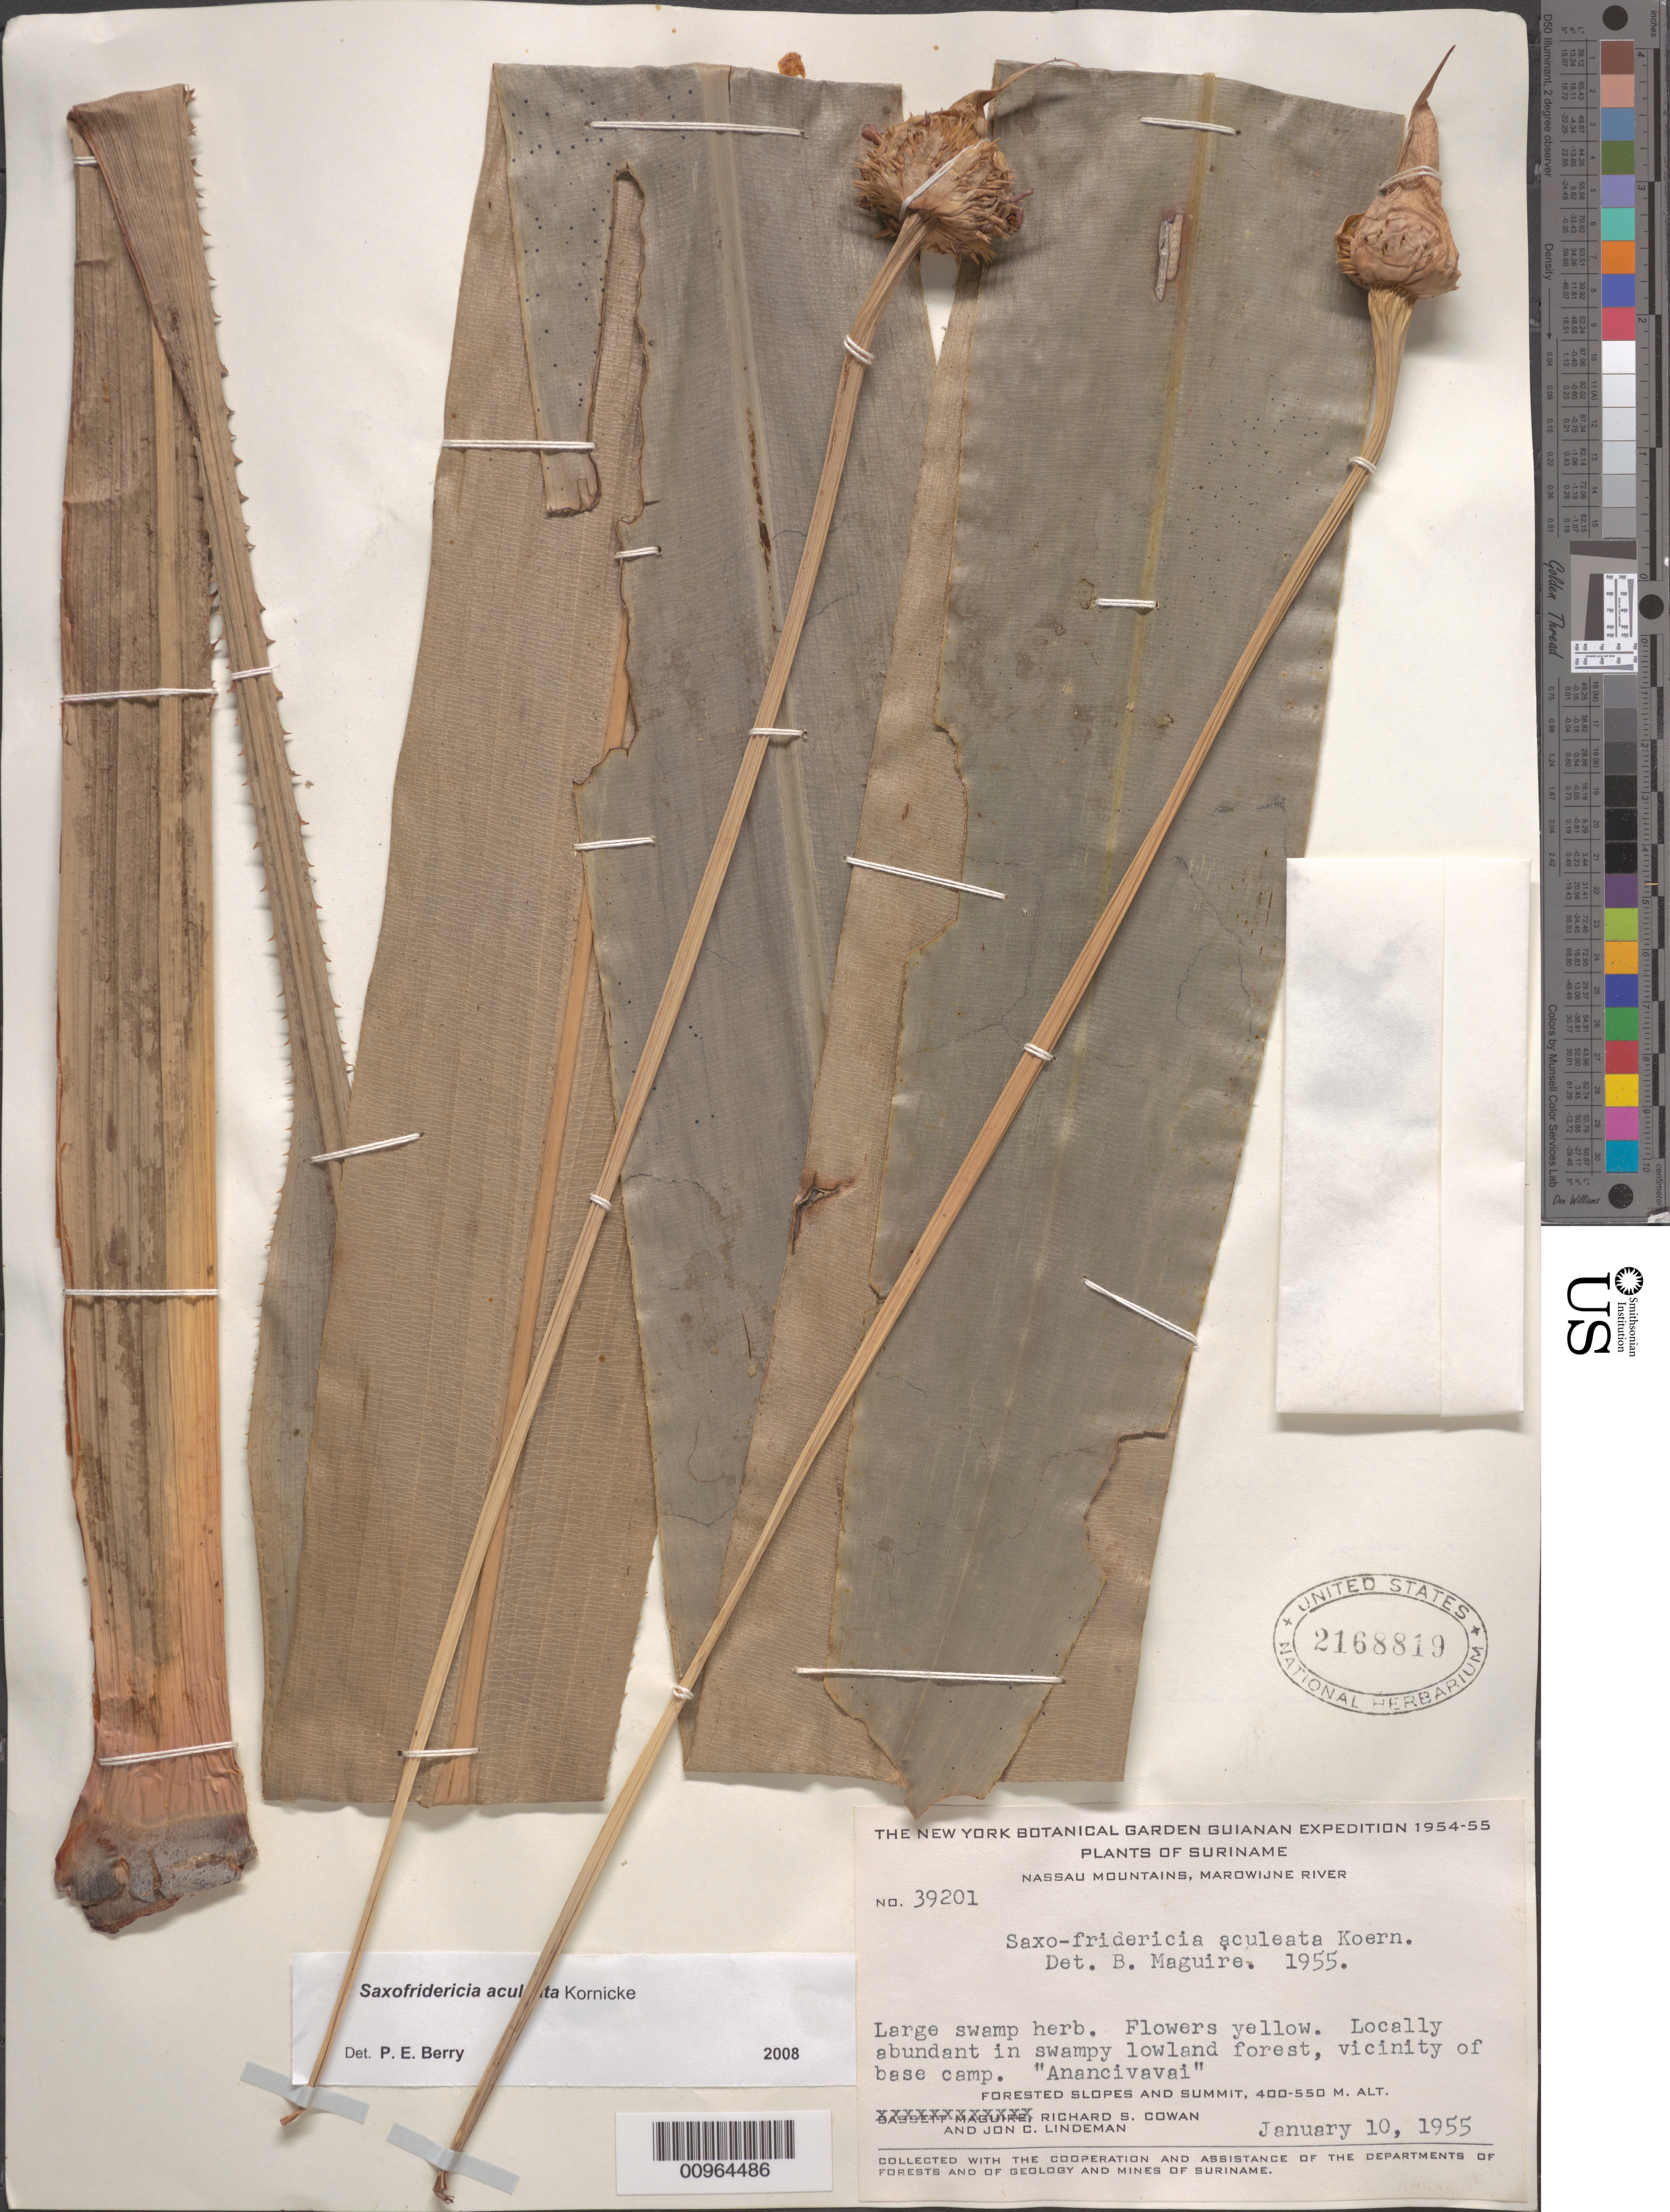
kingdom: Plantae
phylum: Tracheophyta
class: Liliopsida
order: Poales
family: Rapateaceae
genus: Saxofridericia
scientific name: Saxofridericia aculeata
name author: Körn.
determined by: Berry, P. E., (WIS), University of Wisconsin - Madison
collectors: R. S. Cowan & J. C. Lindeman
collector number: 39201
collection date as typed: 10-Jan-55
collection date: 1955-01-10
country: Suriname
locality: Nassau Mts., Marowijne R., near Base Camp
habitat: Swampy lowland forest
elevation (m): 400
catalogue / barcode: US 2168819